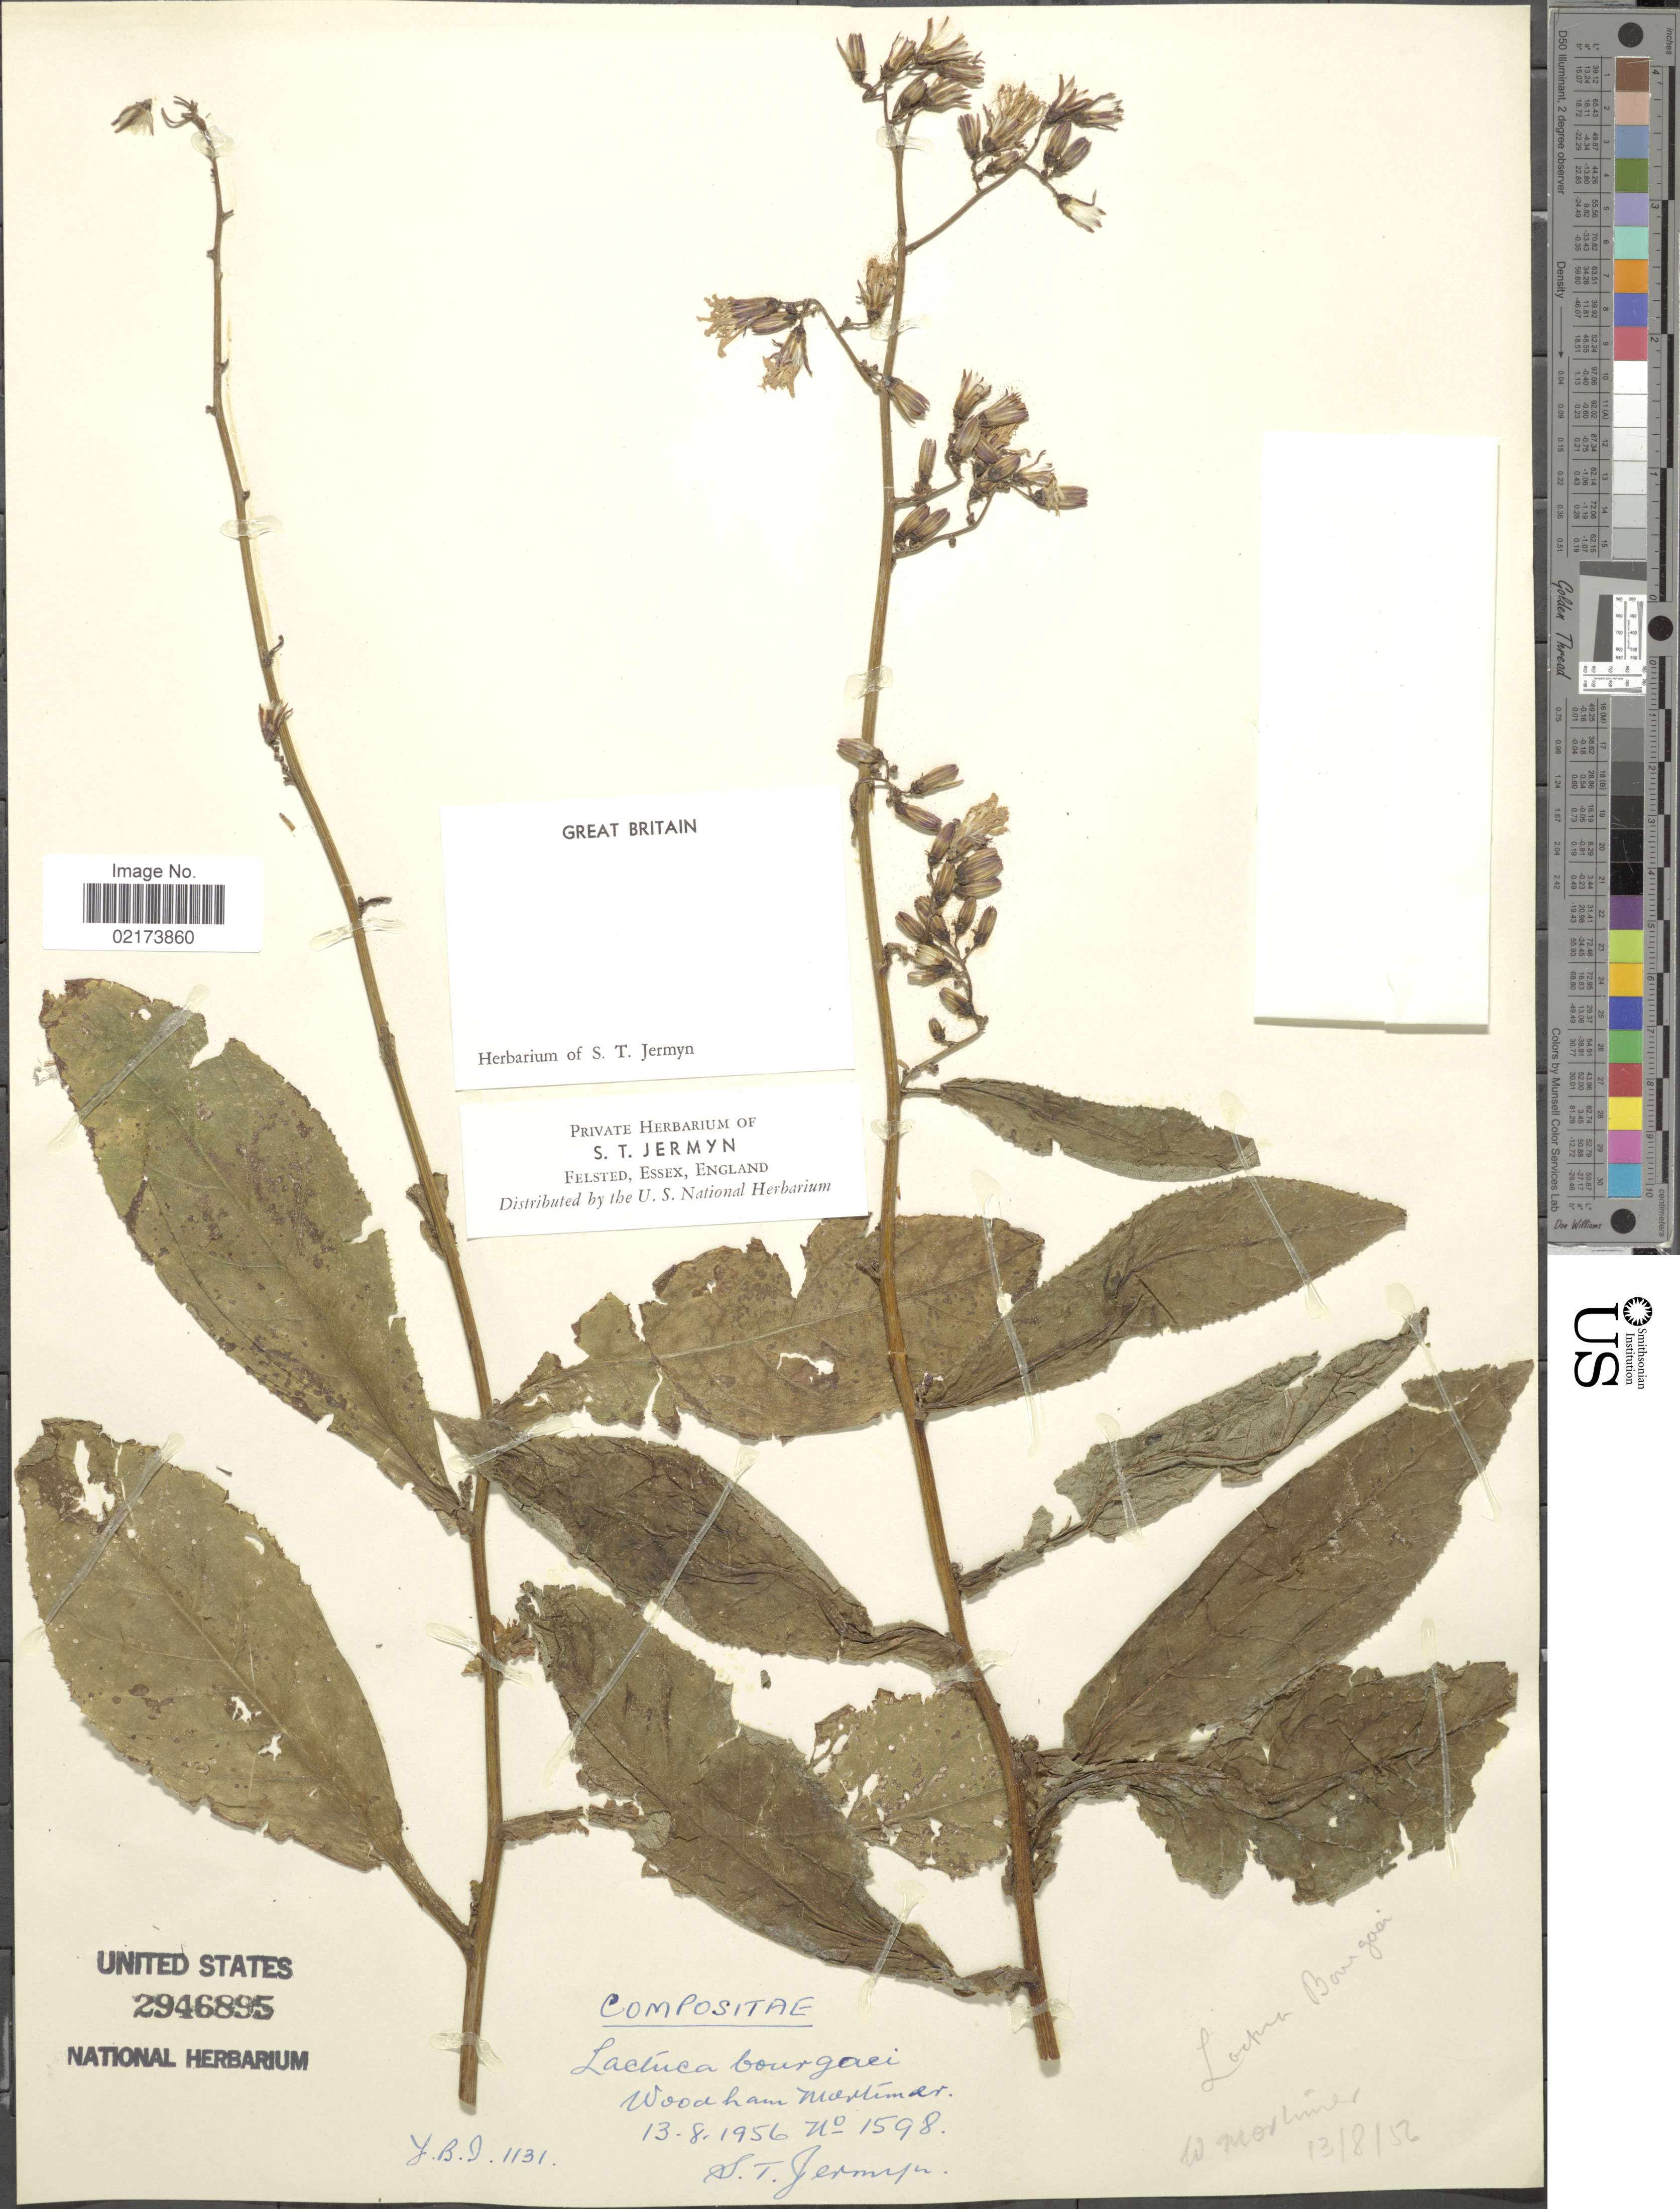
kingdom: Plantae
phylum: Tracheophyta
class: Magnoliopsida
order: Asterales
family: Asteraceae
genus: Lactuca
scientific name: Lactuca bourgaei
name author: (Boiss.) Irish & N. Taylor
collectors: S. Jermyn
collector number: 1598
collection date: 1956-08-13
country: United Kingdom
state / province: England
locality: Great Britain, Woodham Mortimer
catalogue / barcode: US 2946895